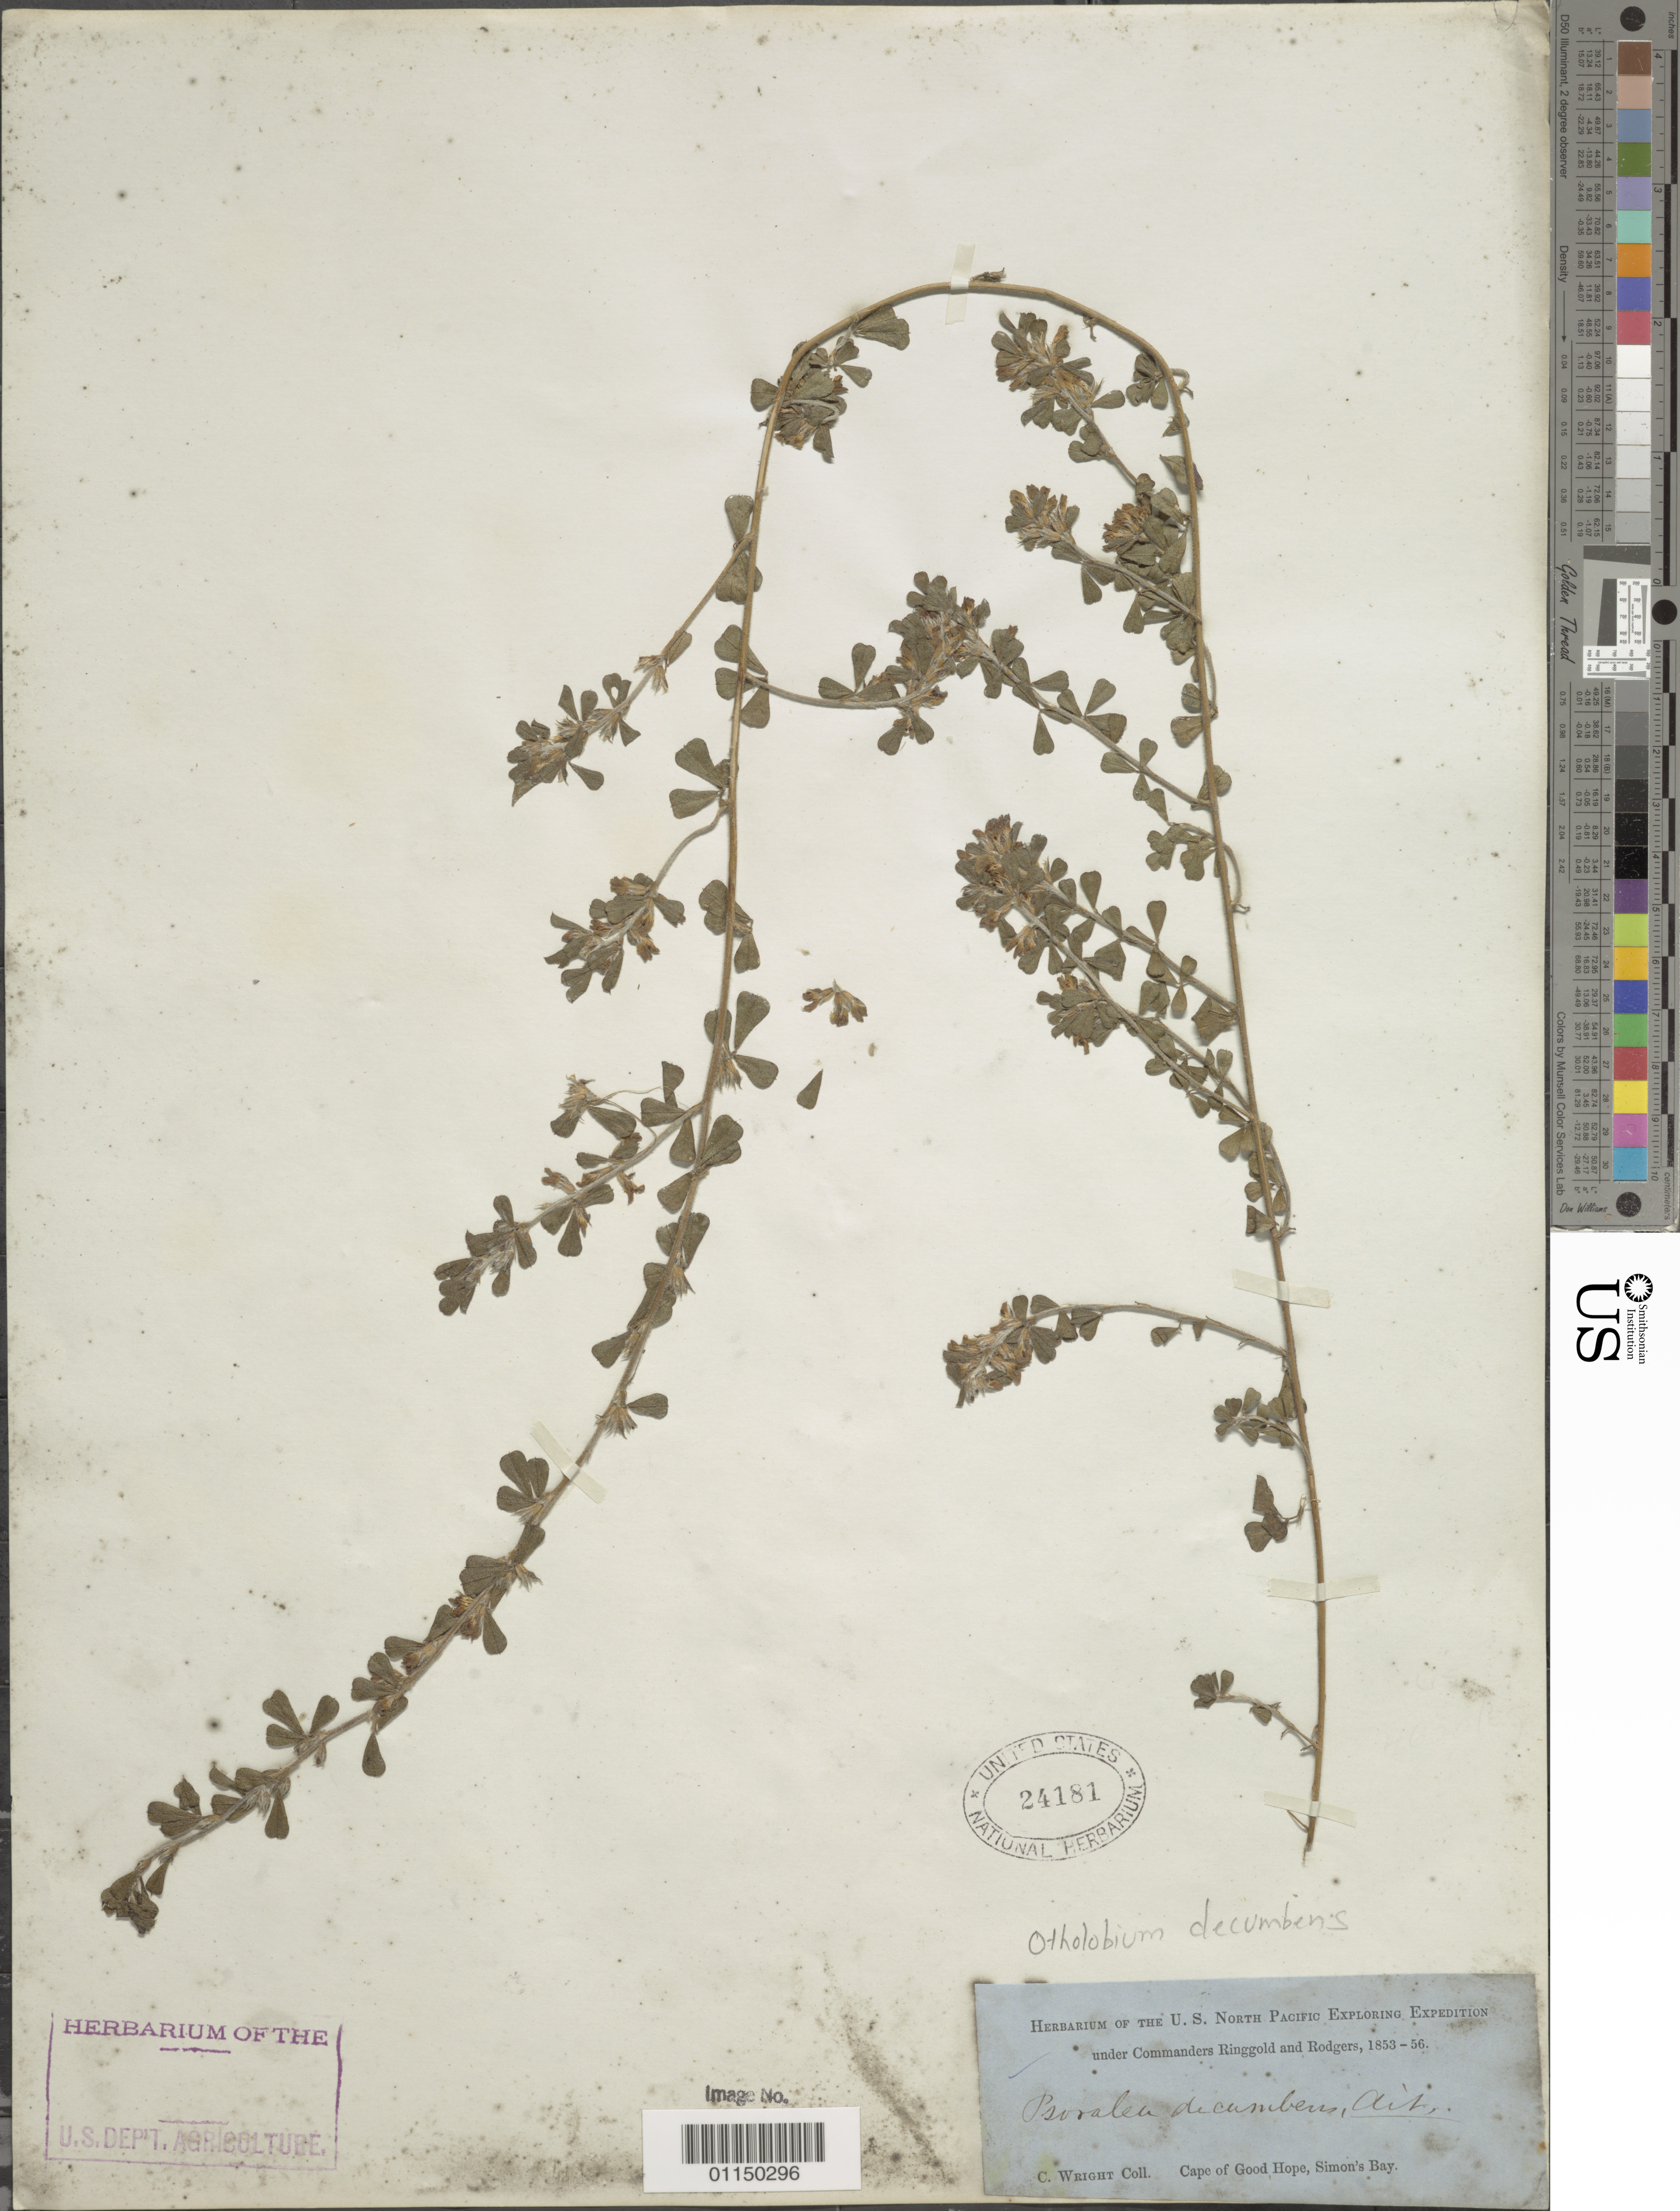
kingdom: Plantae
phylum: Tracheophyta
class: Magnoliopsida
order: Fabales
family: Fabaceae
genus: Otholobium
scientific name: Otholobium decumbens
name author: (Aiton) C.H. Stirt.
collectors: C. Wright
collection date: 1853/1856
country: South Africa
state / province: Western Cape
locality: Cape of Good Hope, Simon's Bay.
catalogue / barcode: US 24181